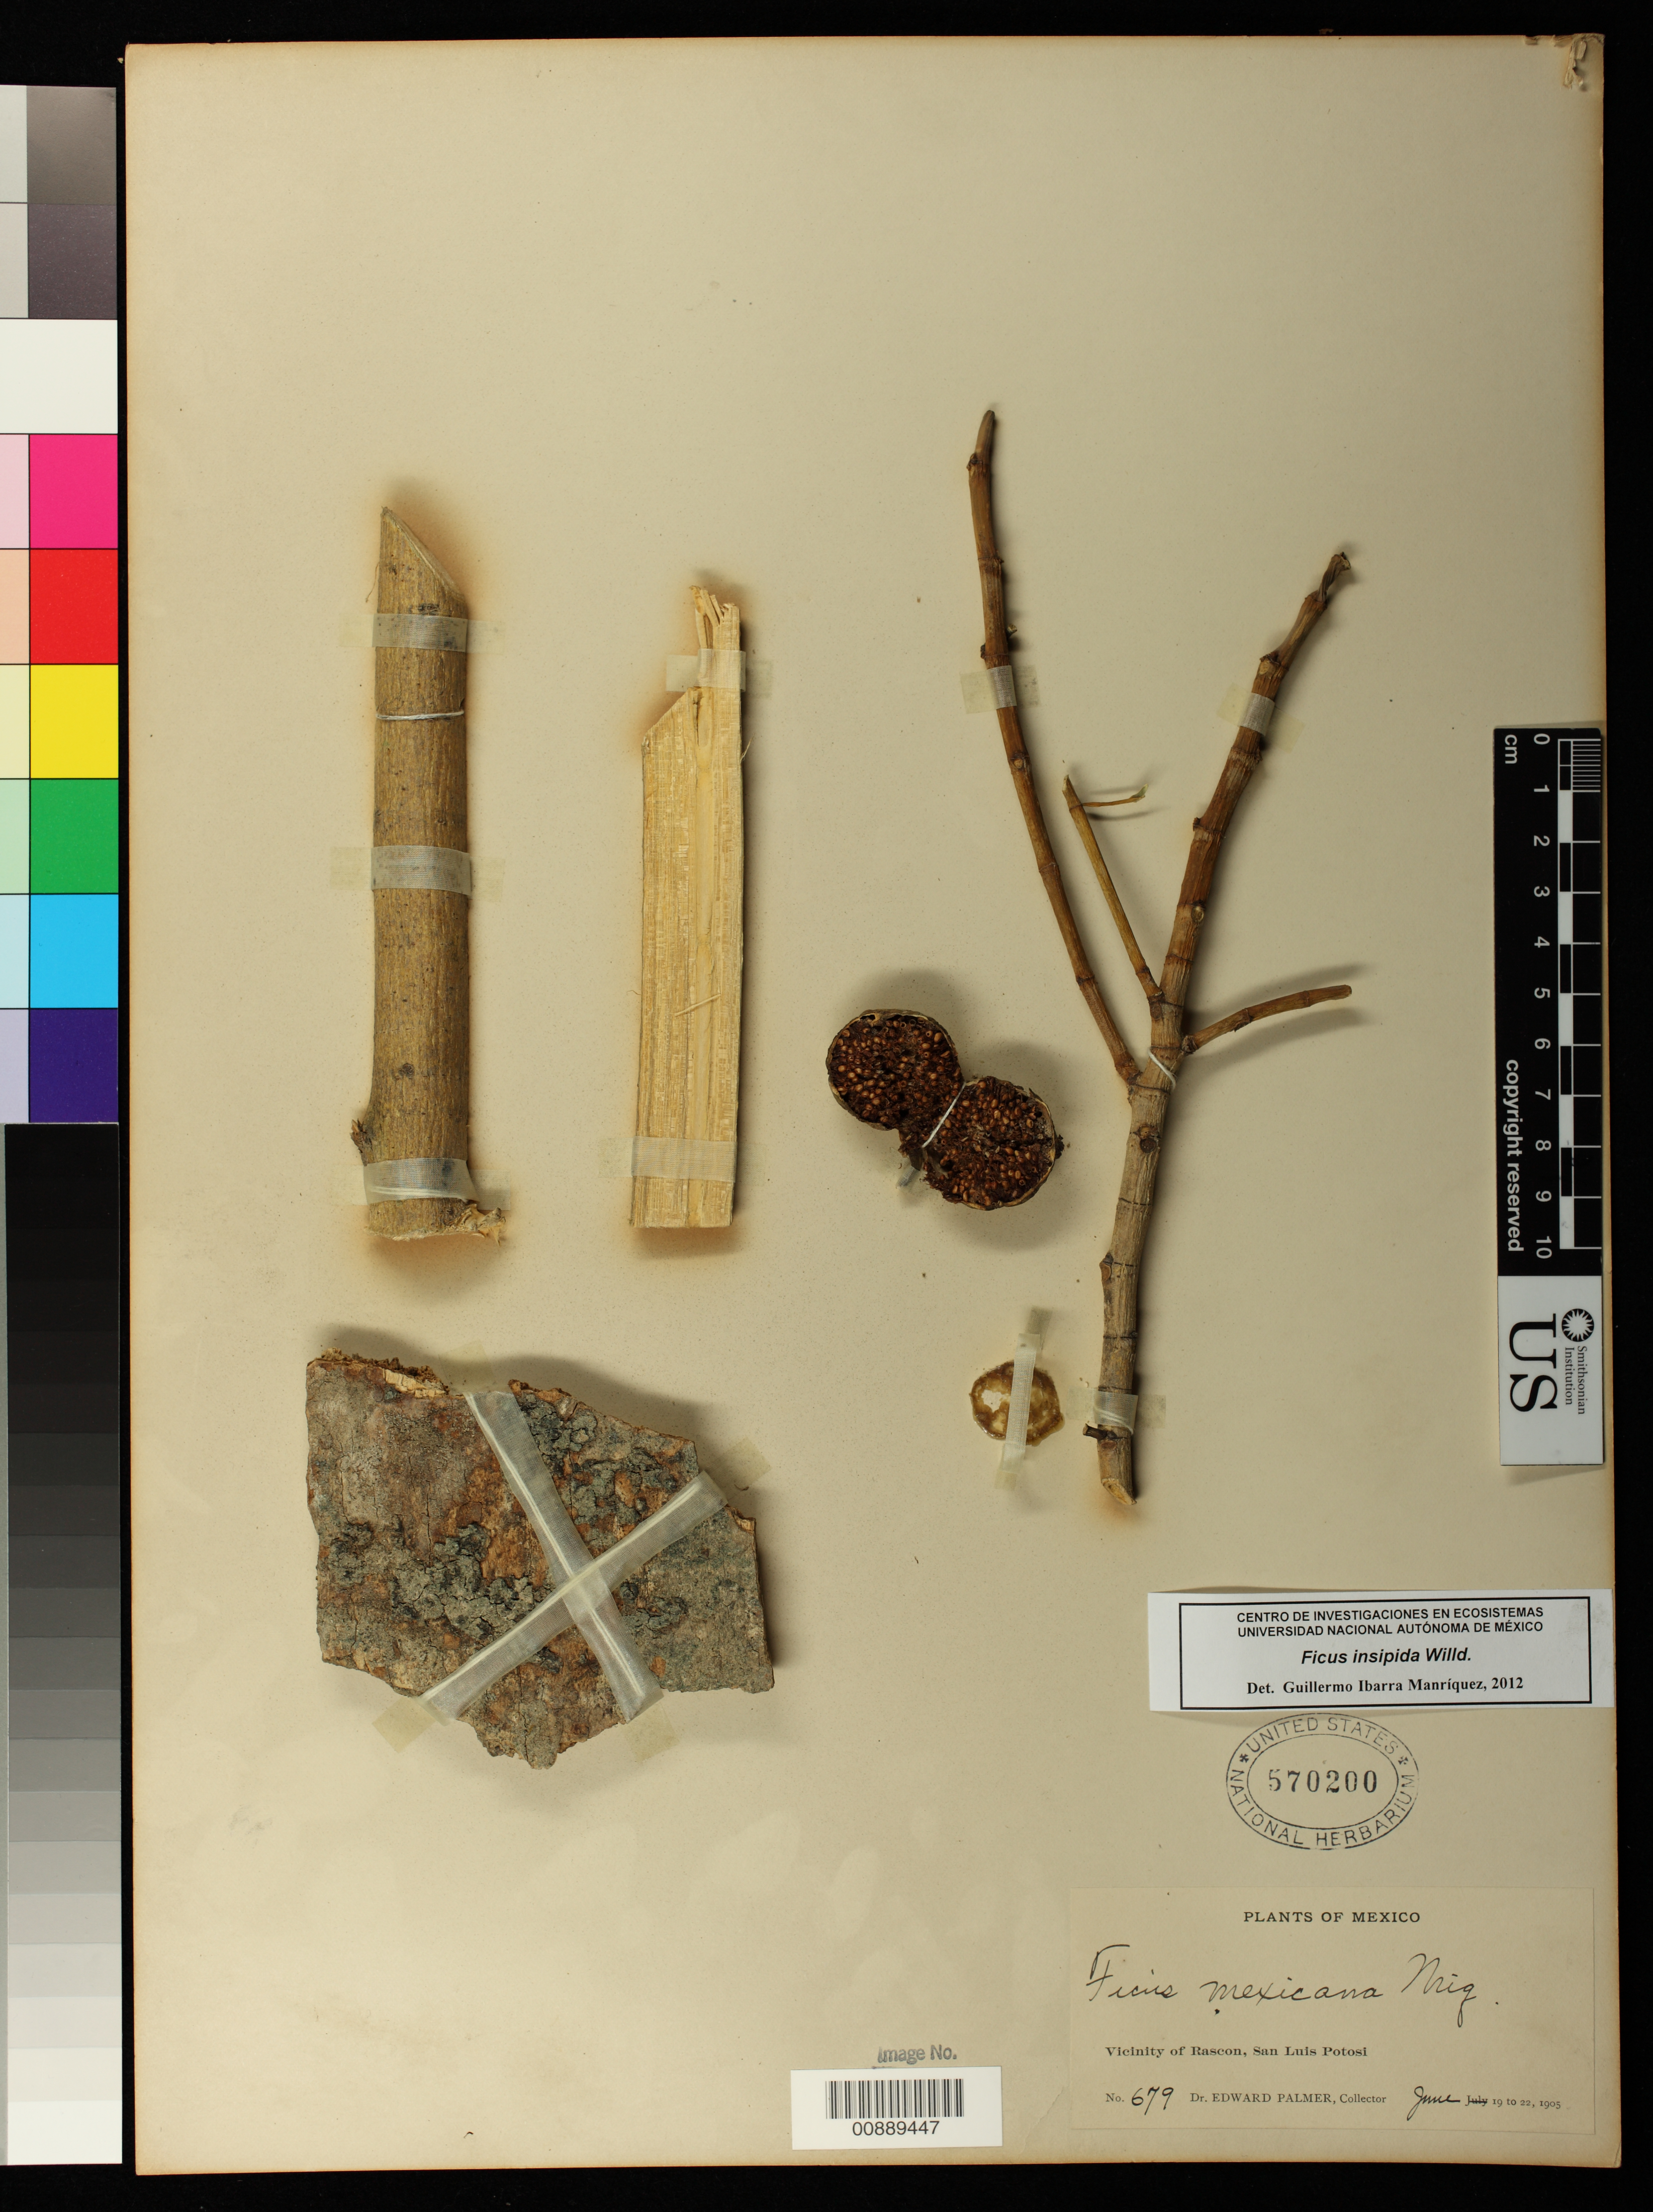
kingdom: Plantae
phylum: Tracheophyta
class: Magnoliopsida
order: Rosales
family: Moraceae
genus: Ficus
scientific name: Ficus insipida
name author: Willd.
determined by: Manriquez, G. I.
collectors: E. Palmer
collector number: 679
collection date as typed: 19 Jun 1905 to 22 Jun 1905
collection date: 1905-06-19/1905-06-22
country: Mexico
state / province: San Luis Potosí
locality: Vicinity of Rascon, San Luis Potosí.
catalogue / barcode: US 570200